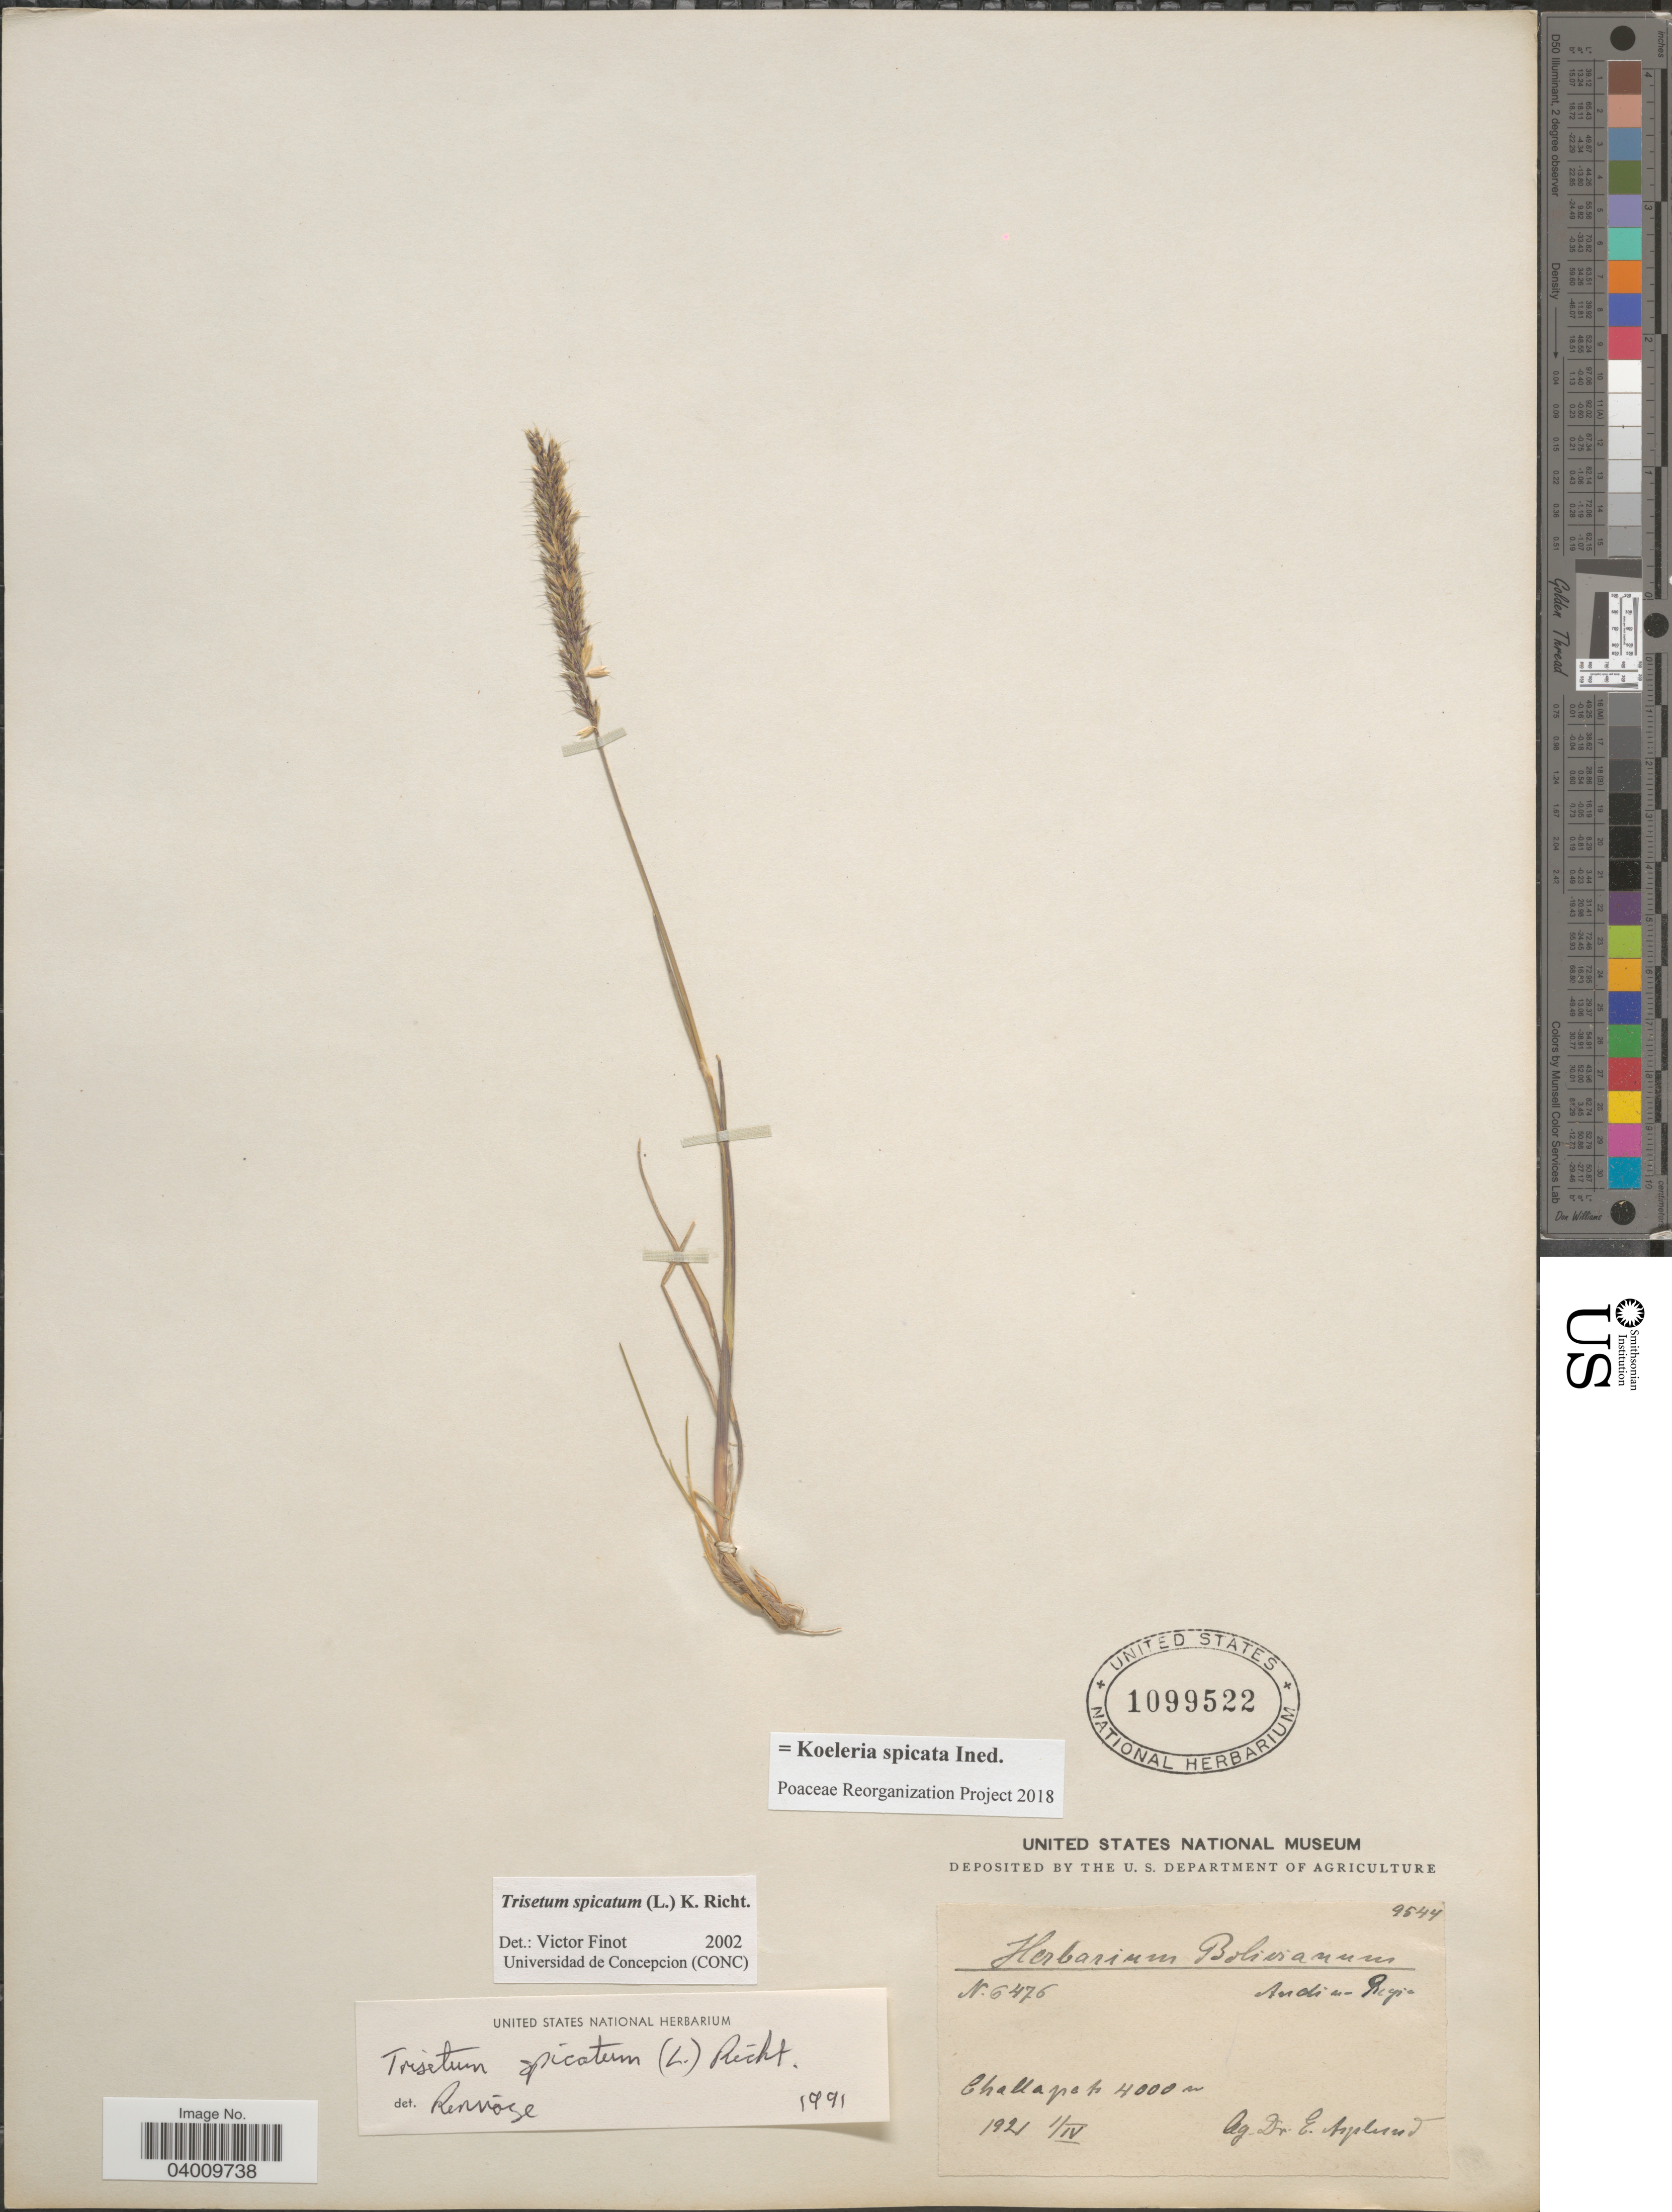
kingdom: Plantae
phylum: Tracheophyta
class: Liliopsida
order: Poales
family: Poaceae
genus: Koeleria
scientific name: Koeleria spicata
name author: (L.) Barberá et al.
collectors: E. Asplund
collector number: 9544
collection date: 1921-04-01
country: Bolivia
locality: Andine Regio. Challapata.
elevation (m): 4000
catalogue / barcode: US 1099522